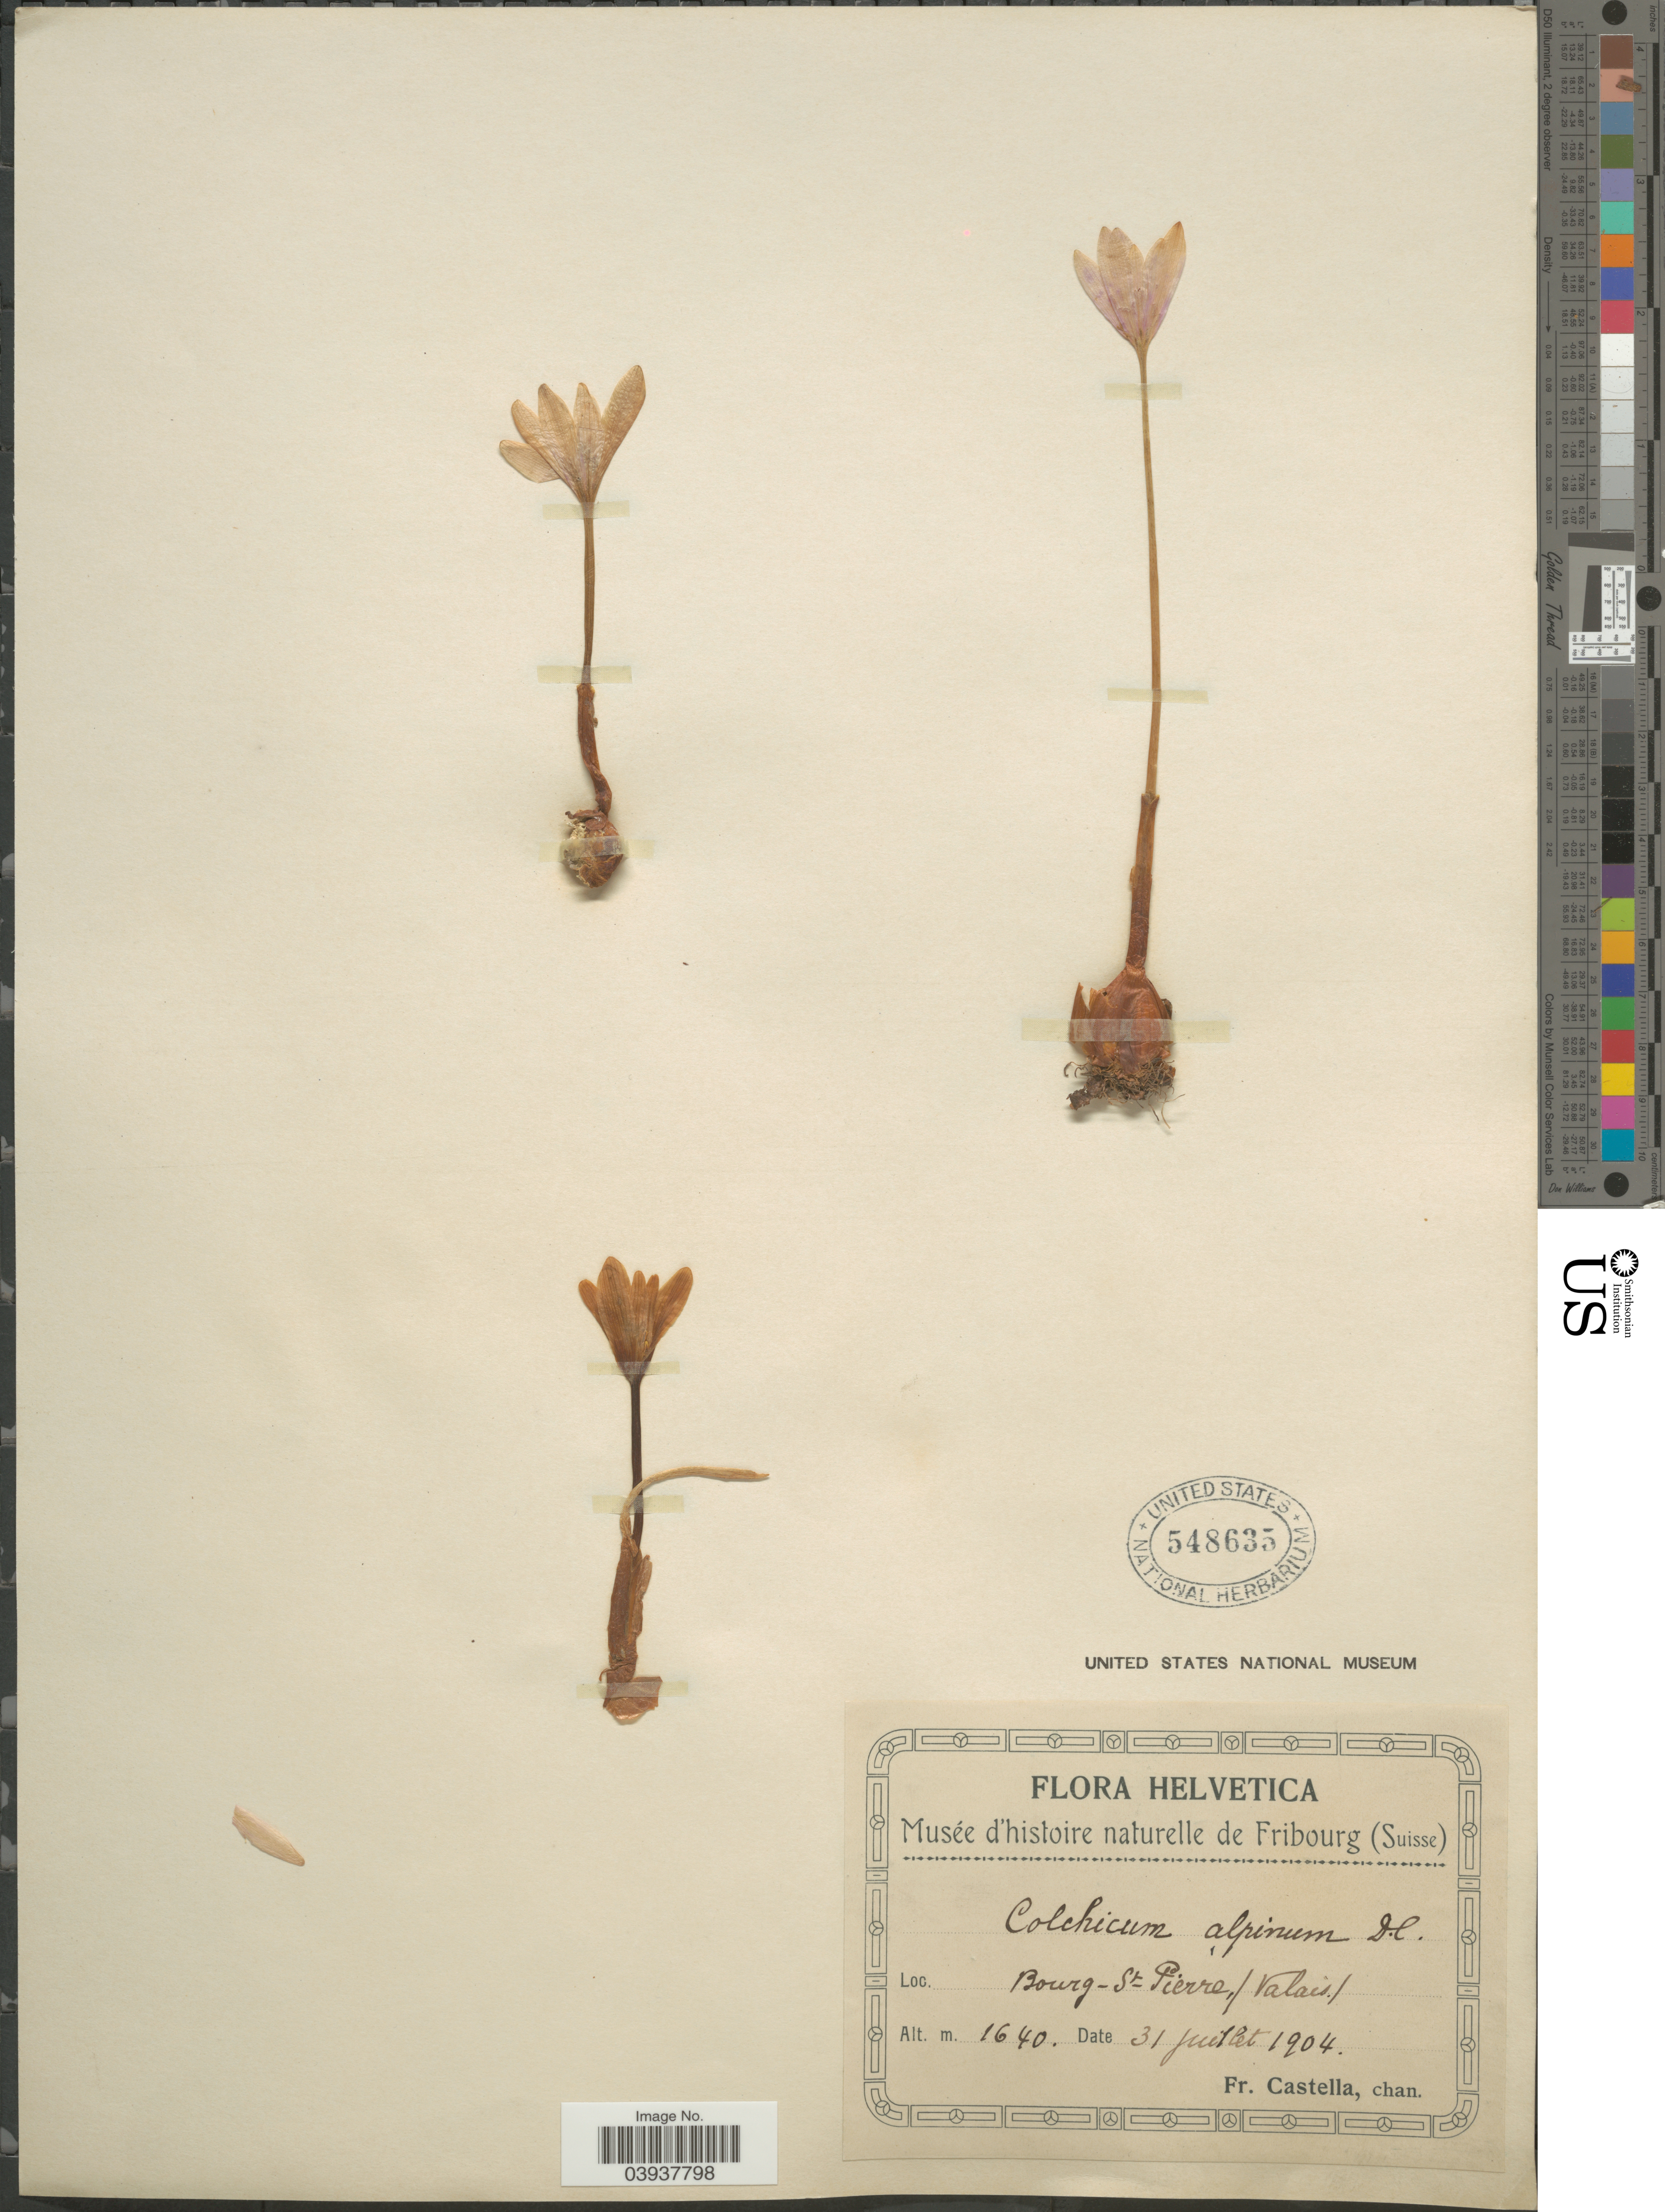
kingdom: Plantae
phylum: Tracheophyta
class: Liliopsida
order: Liliales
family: Colchicaceae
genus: Colchicum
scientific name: Colchicum alpinum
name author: DC.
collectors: Fr. Castella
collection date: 1904-07-31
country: Switzerland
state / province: Valais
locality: Helvetica. Bourg-St-Pierre,/ Valais.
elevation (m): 1640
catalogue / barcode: US 548635